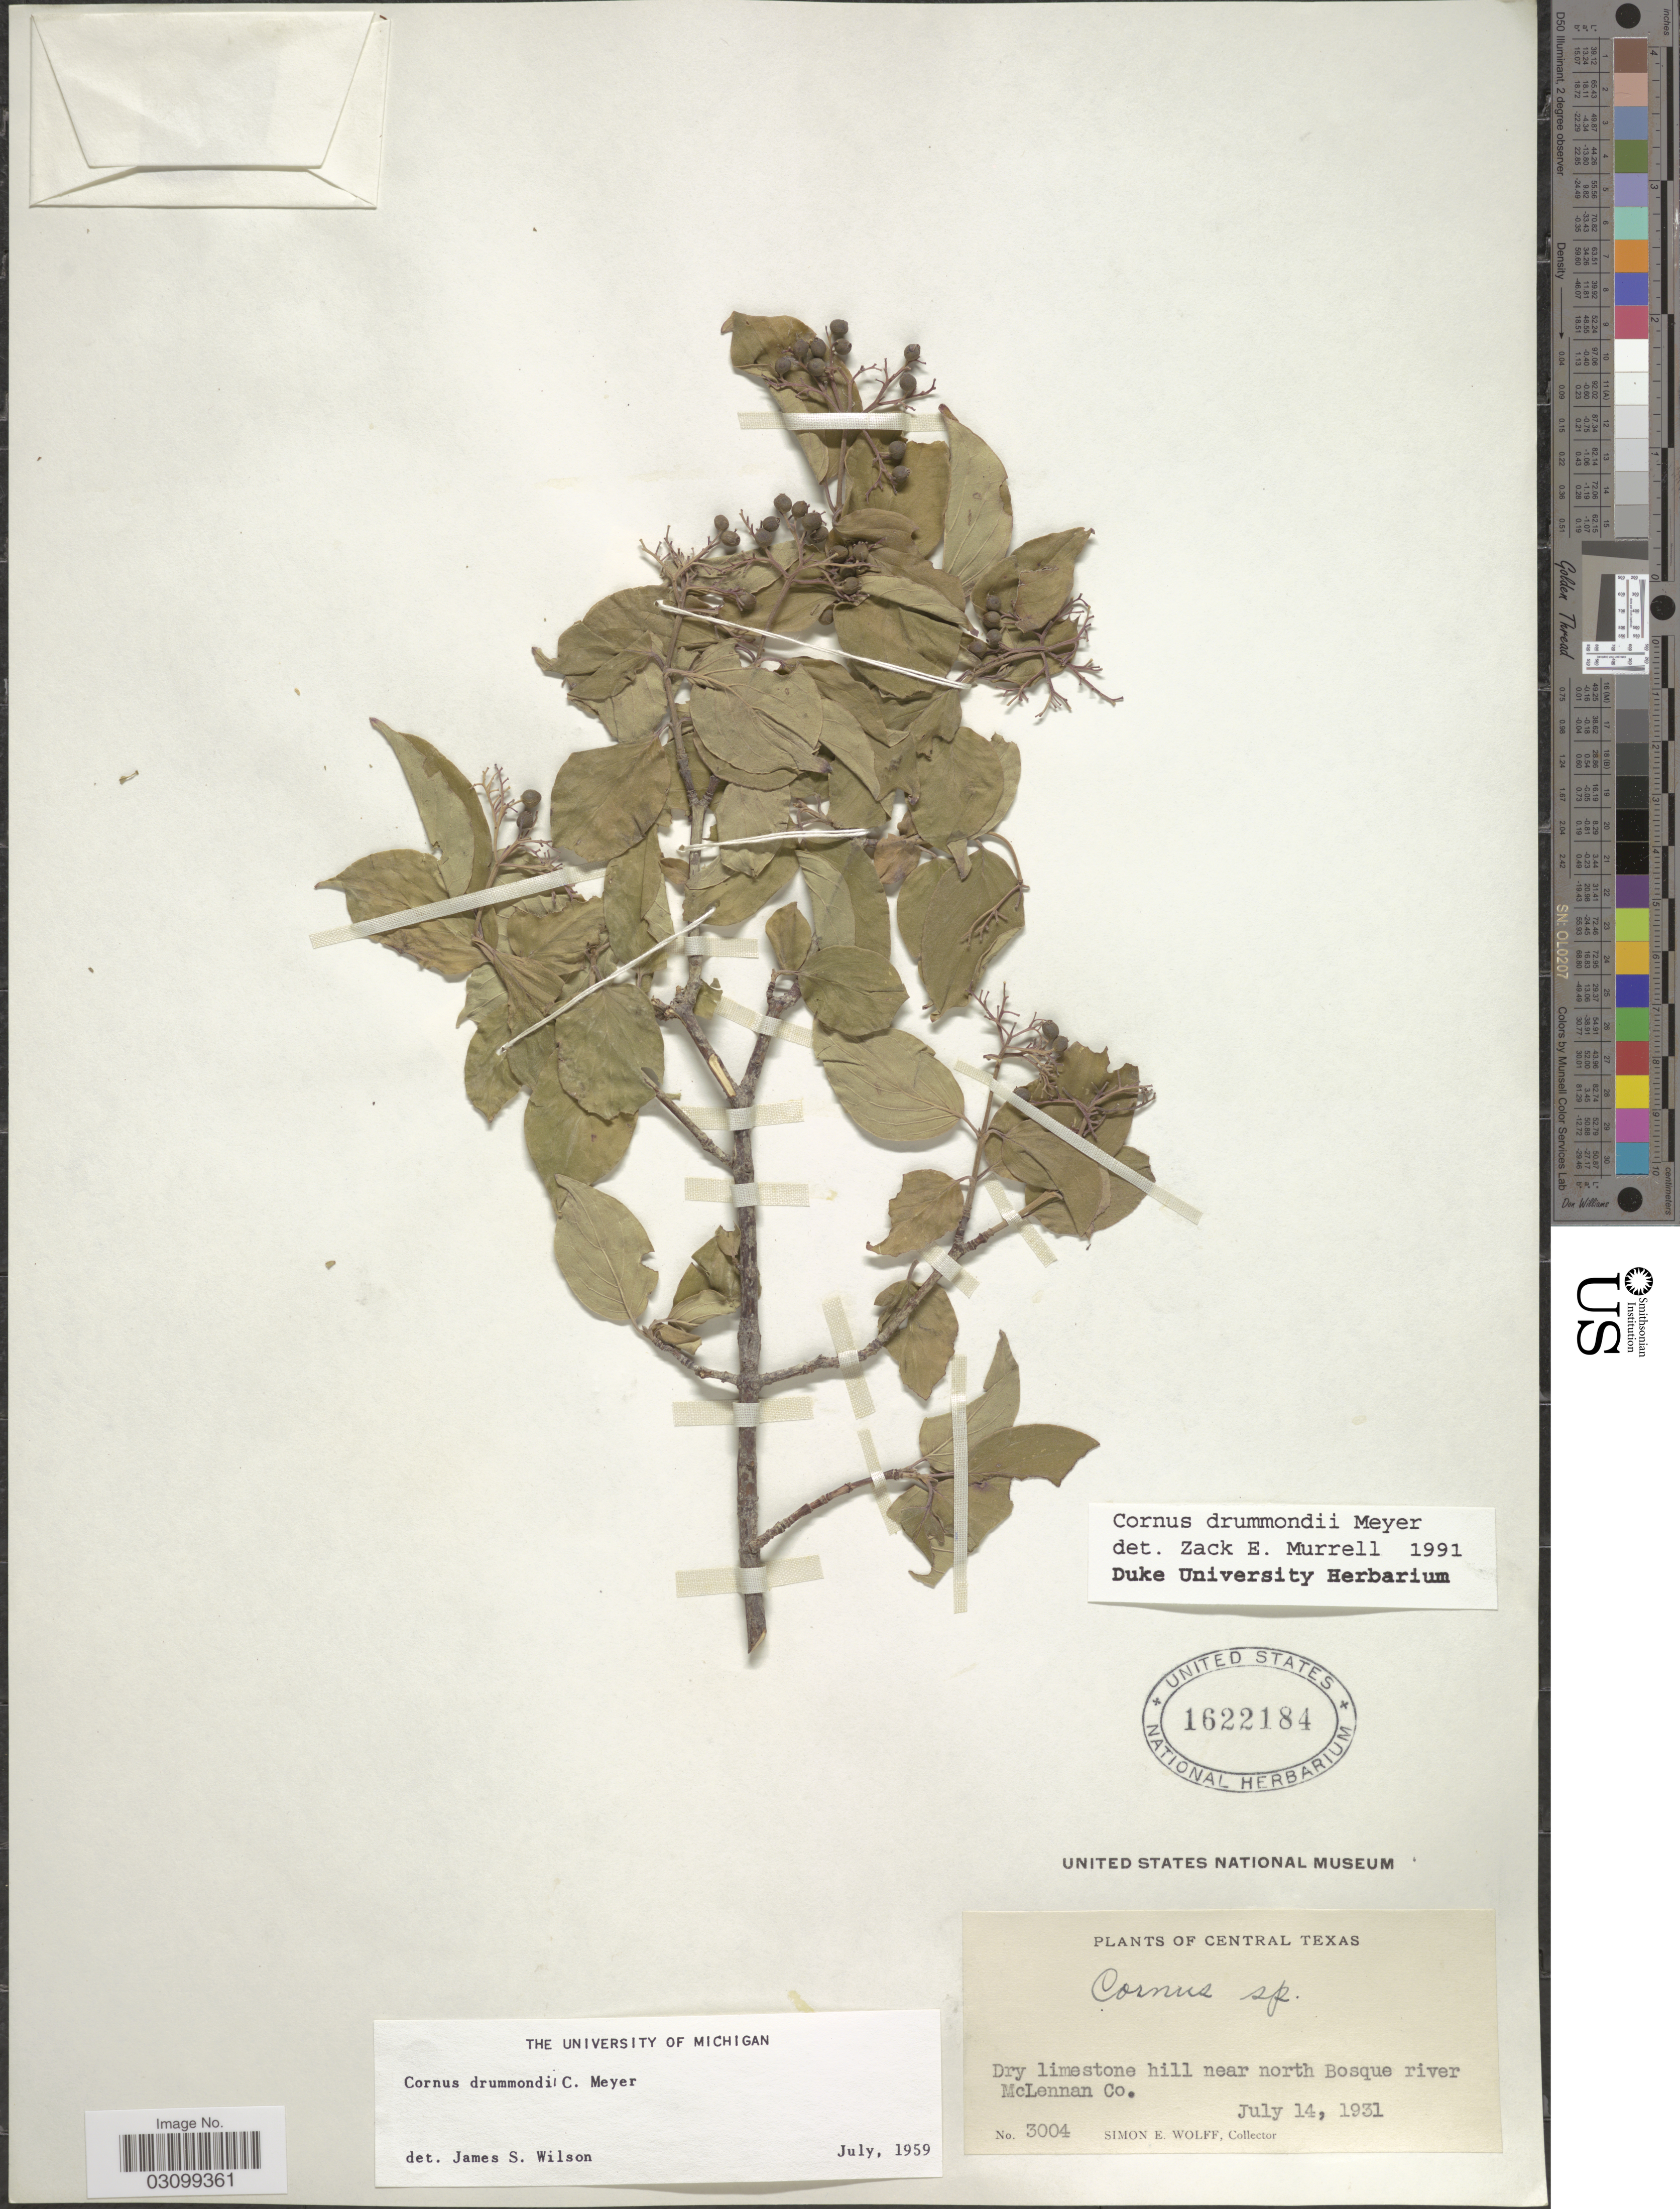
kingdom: Plantae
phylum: Tracheophyta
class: Magnoliopsida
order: Cornales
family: Cornaceae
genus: Cornus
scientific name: Cornus drummondii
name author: C.A. Mey.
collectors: S. E. Wolff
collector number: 3004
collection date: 1931-07-14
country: United States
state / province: Texas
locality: Dry limestone hill near north Bosque river McLennan Co.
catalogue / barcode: US 1622184